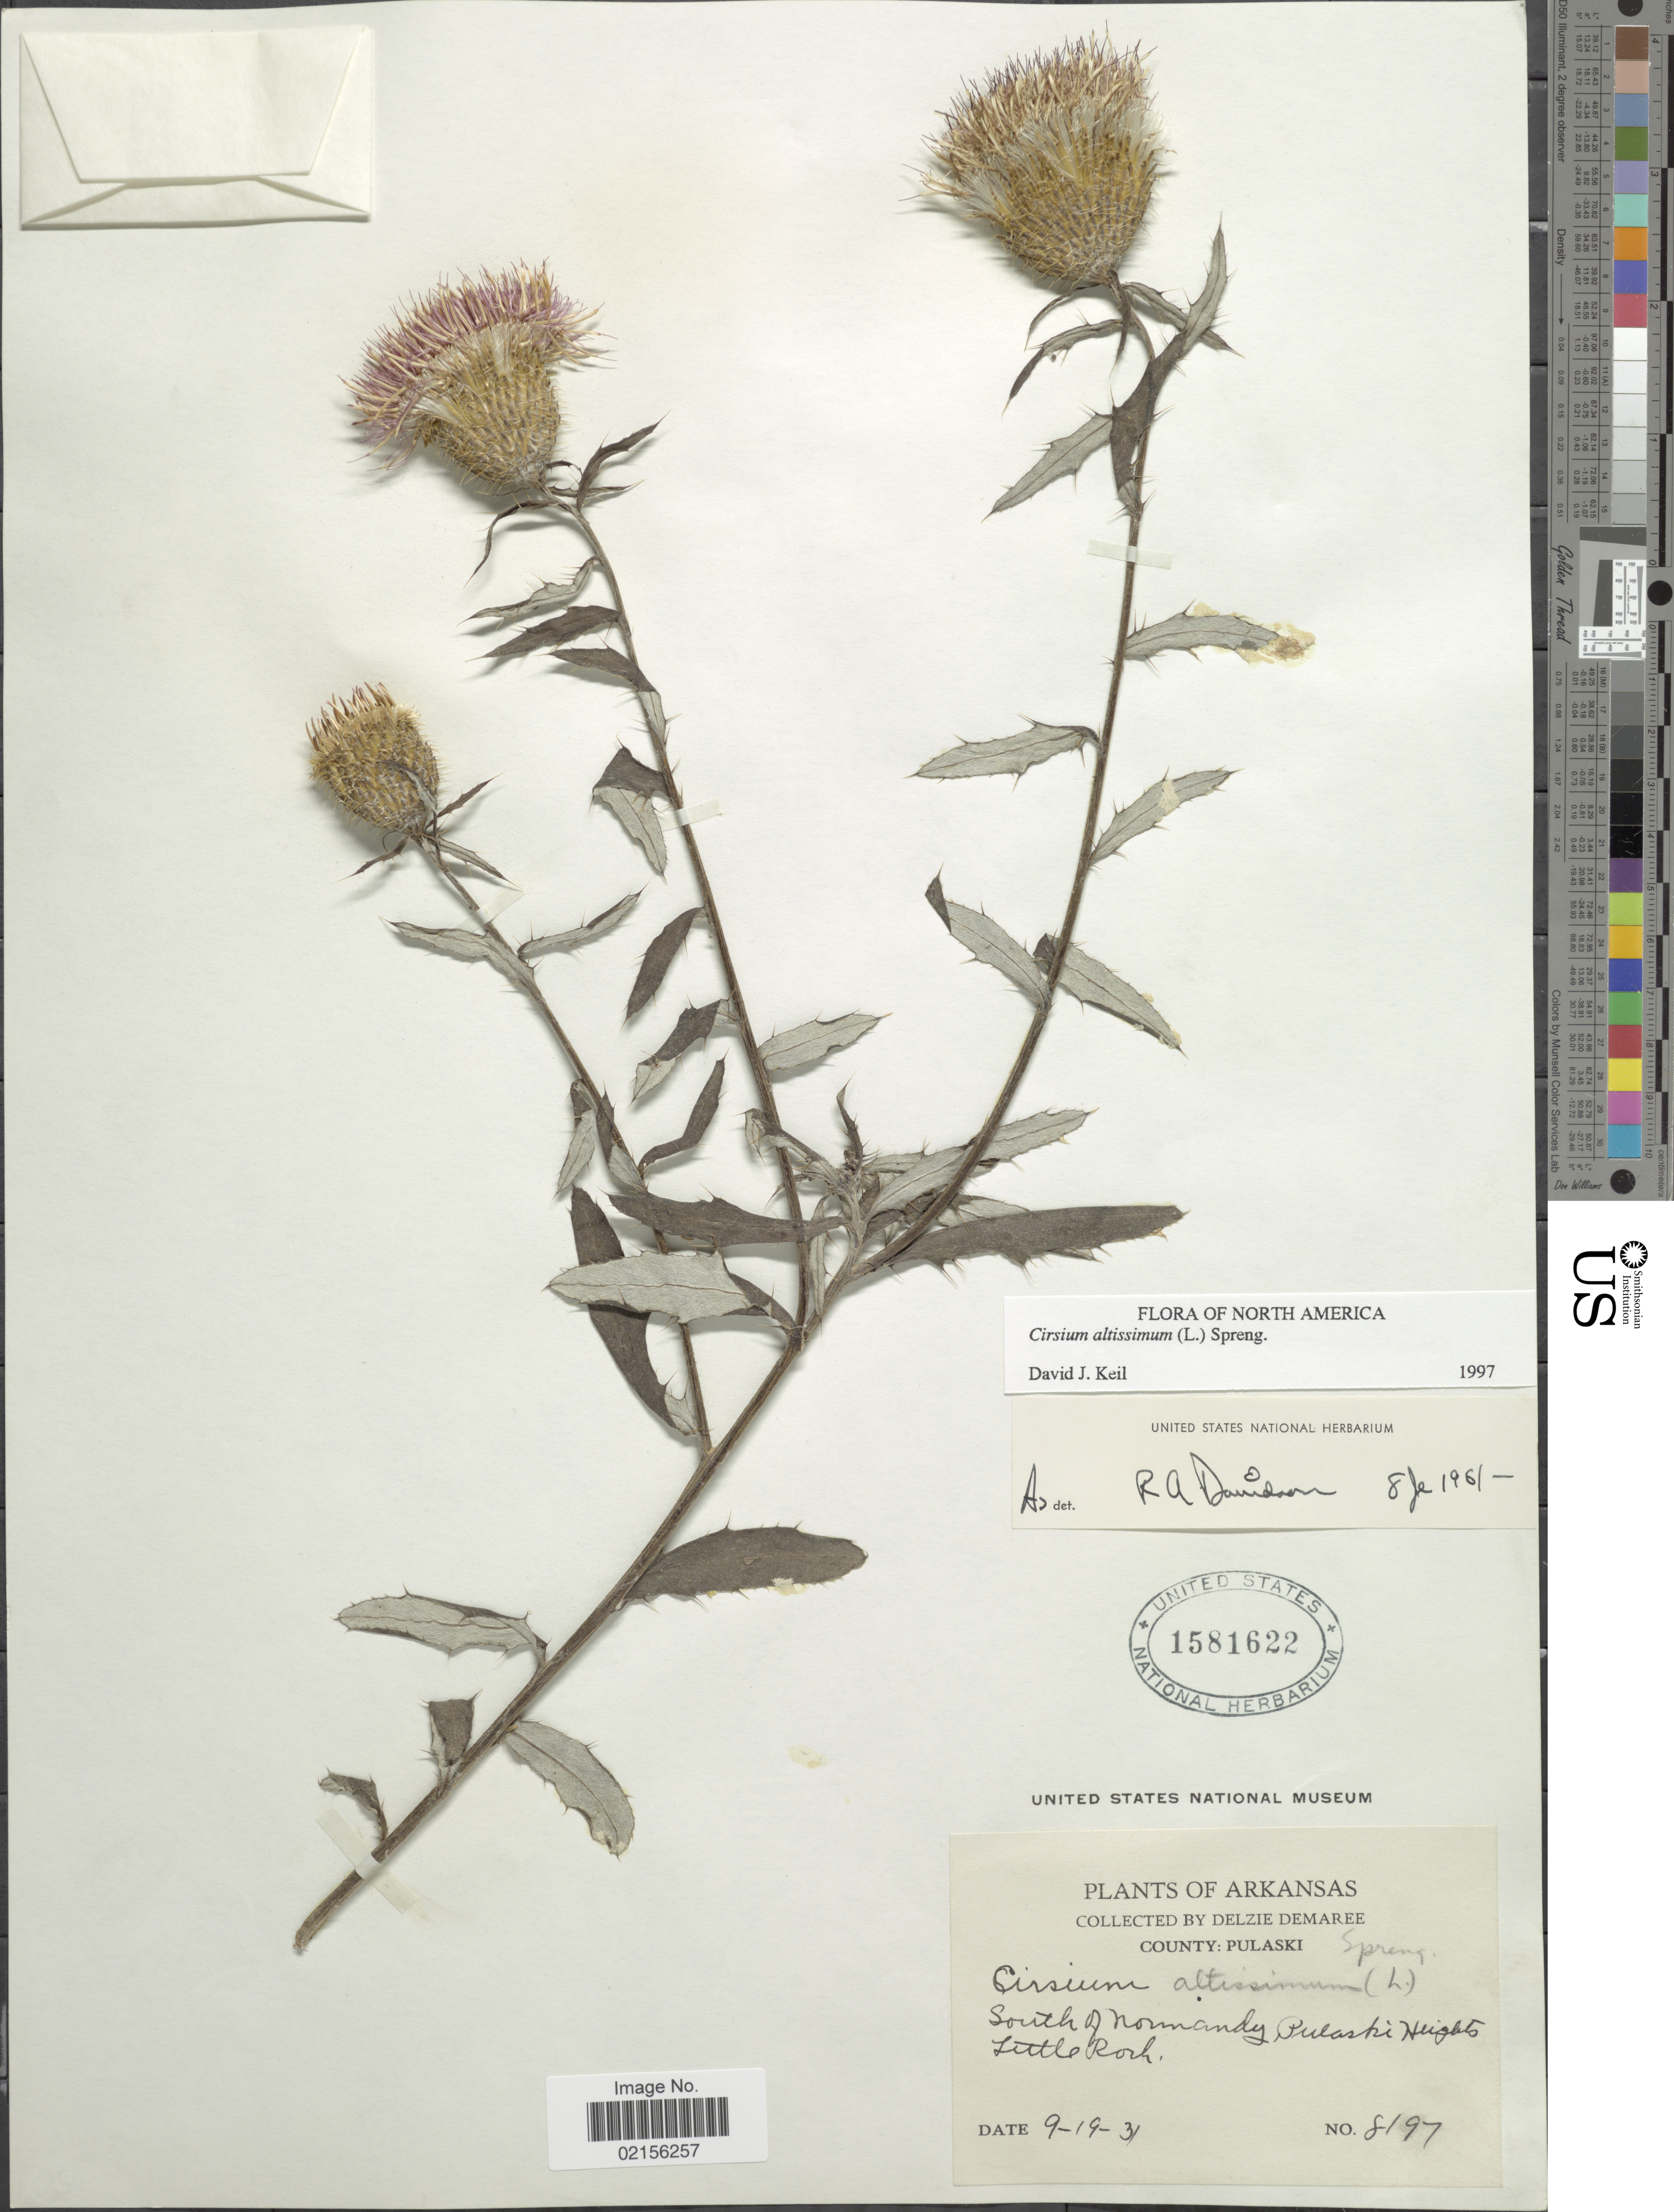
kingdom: Plantae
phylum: Tracheophyta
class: Magnoliopsida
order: Asterales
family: Asteraceae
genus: Cirsium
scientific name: Cirsium altissimum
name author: (L.) Spreng.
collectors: D. Demaree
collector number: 8197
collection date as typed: Transcribed d/m/y: 19/9/31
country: United States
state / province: Arkansas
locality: South of Normandy, Pulaski Height, Little Park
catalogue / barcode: US 1581622